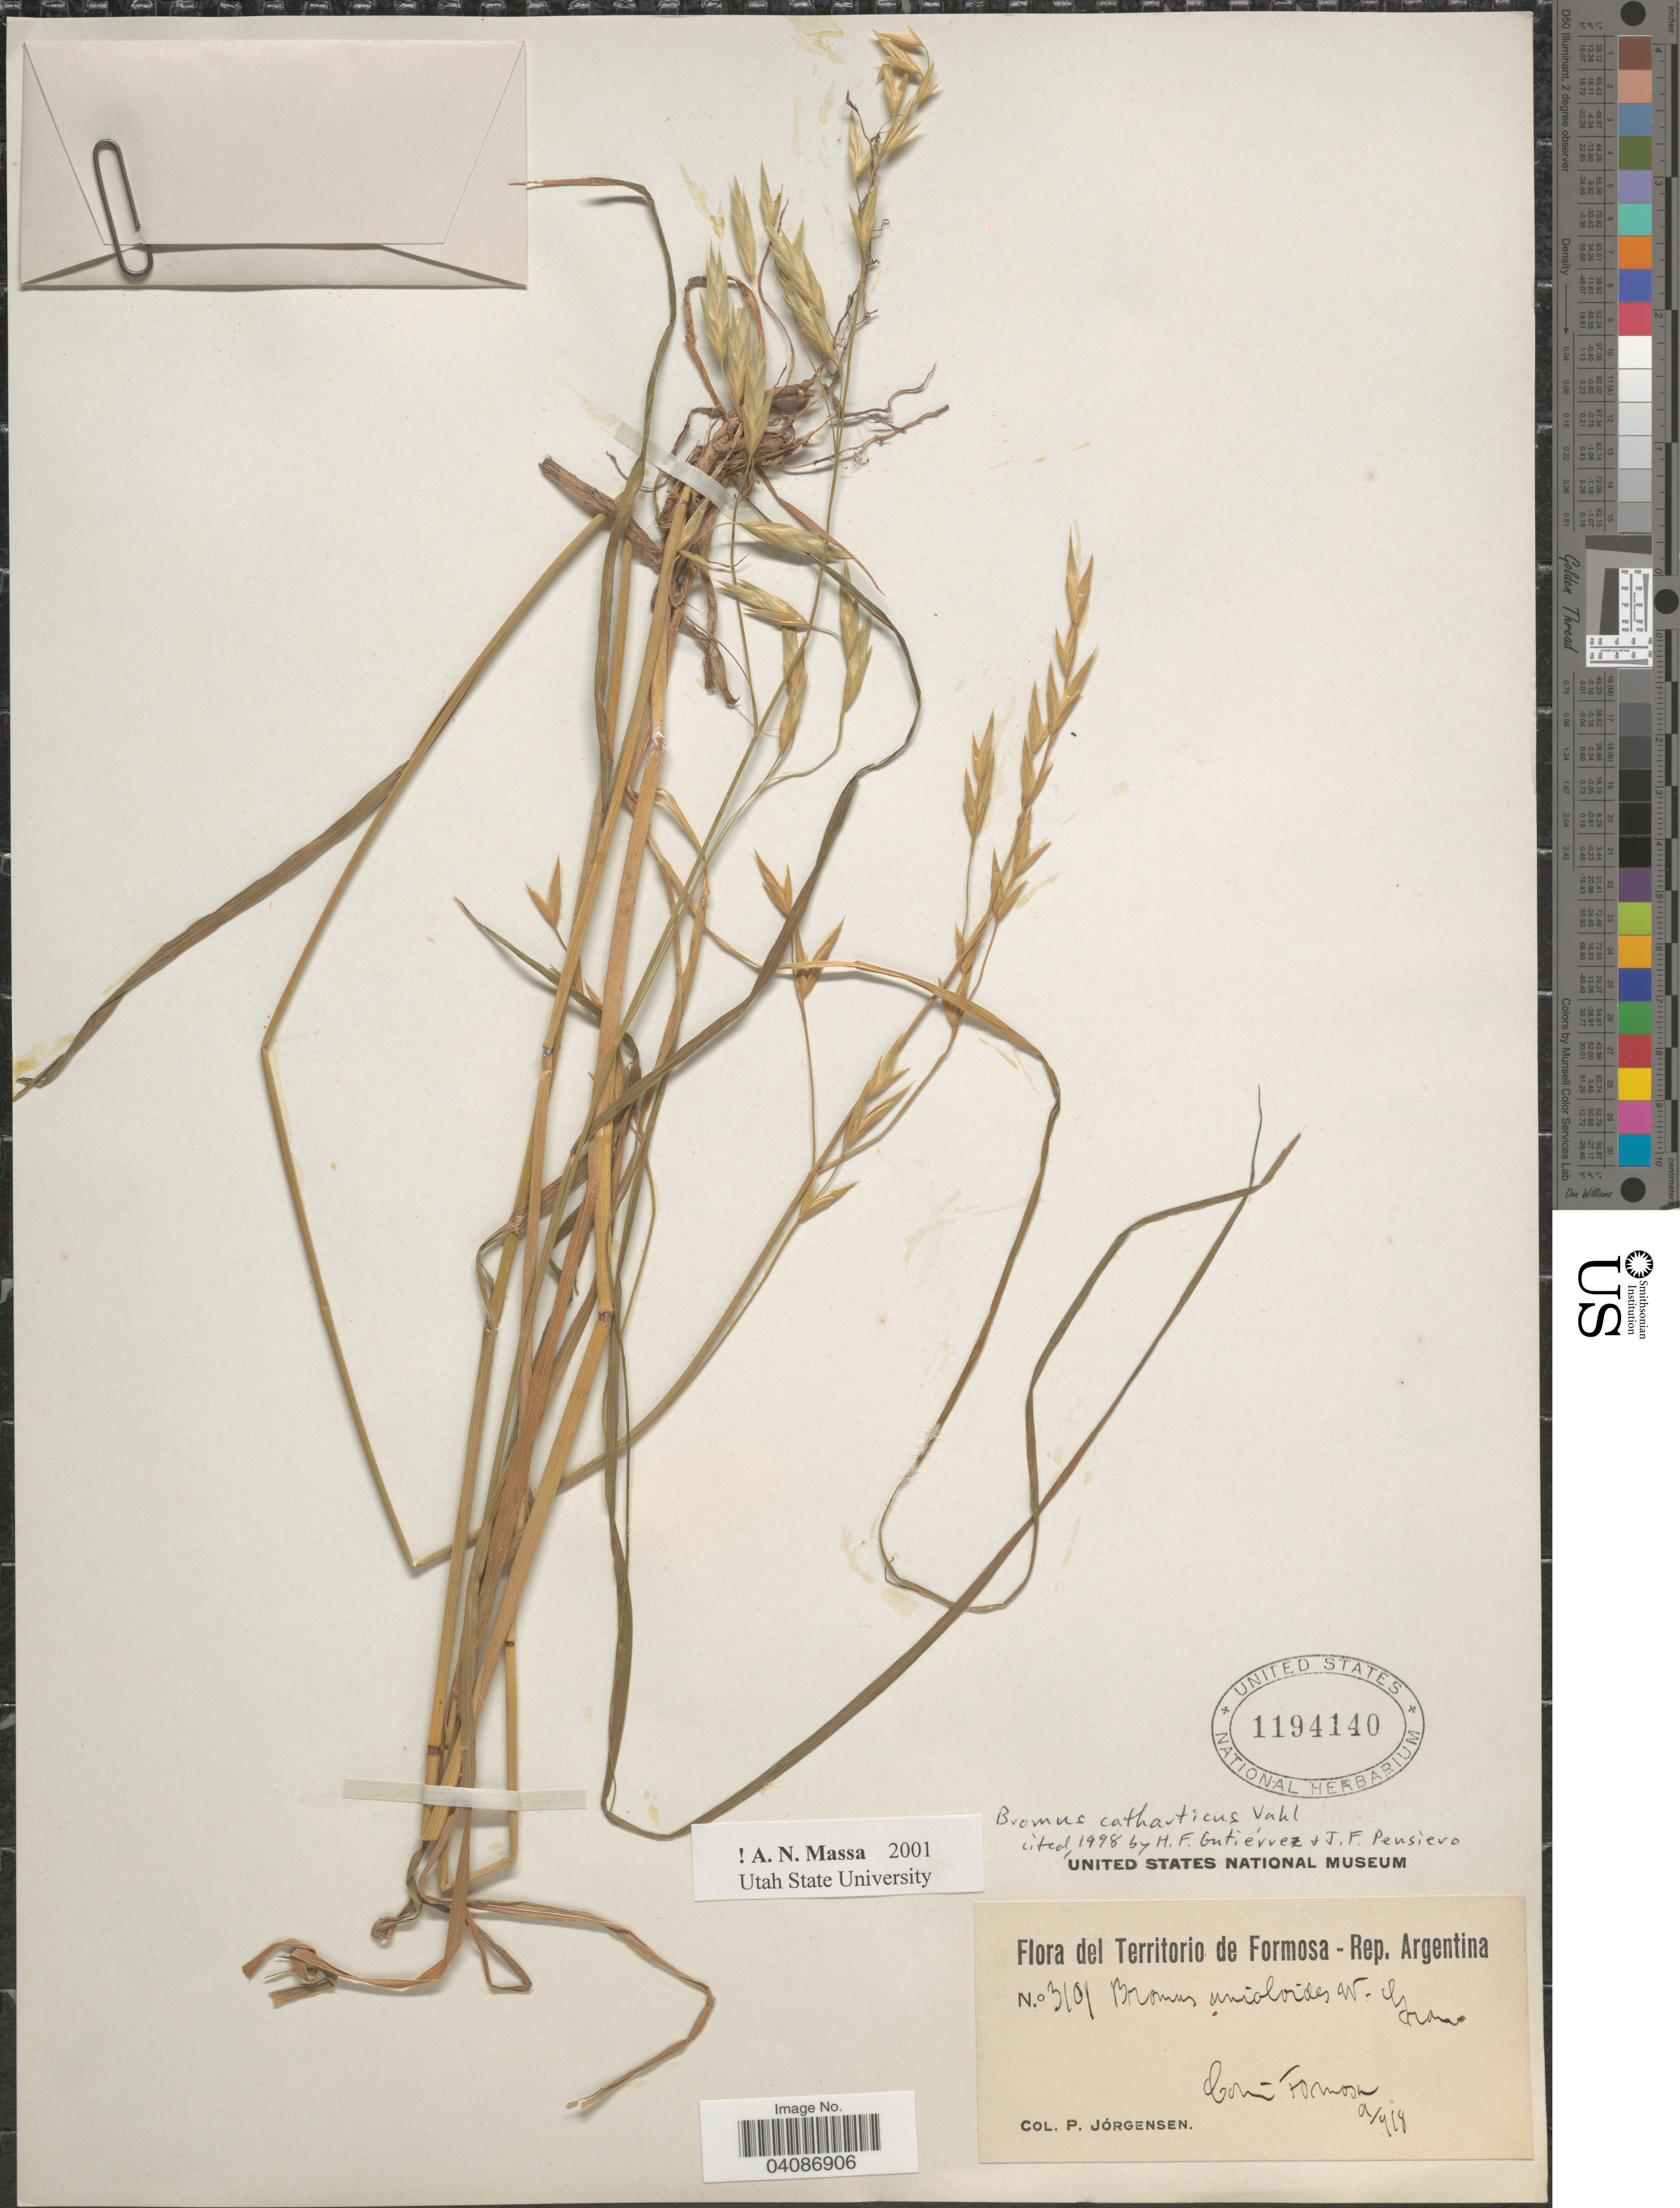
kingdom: Plantae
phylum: Tracheophyta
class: Liliopsida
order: Poales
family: Poaceae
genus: Bromus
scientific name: Bromus catharticus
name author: Vahl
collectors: P. Jörgensen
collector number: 3101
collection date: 1918-09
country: Argentina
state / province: Formosa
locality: Territorio de Formose - Rep. Argentina. Cóm Formosa.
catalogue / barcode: US 1194140